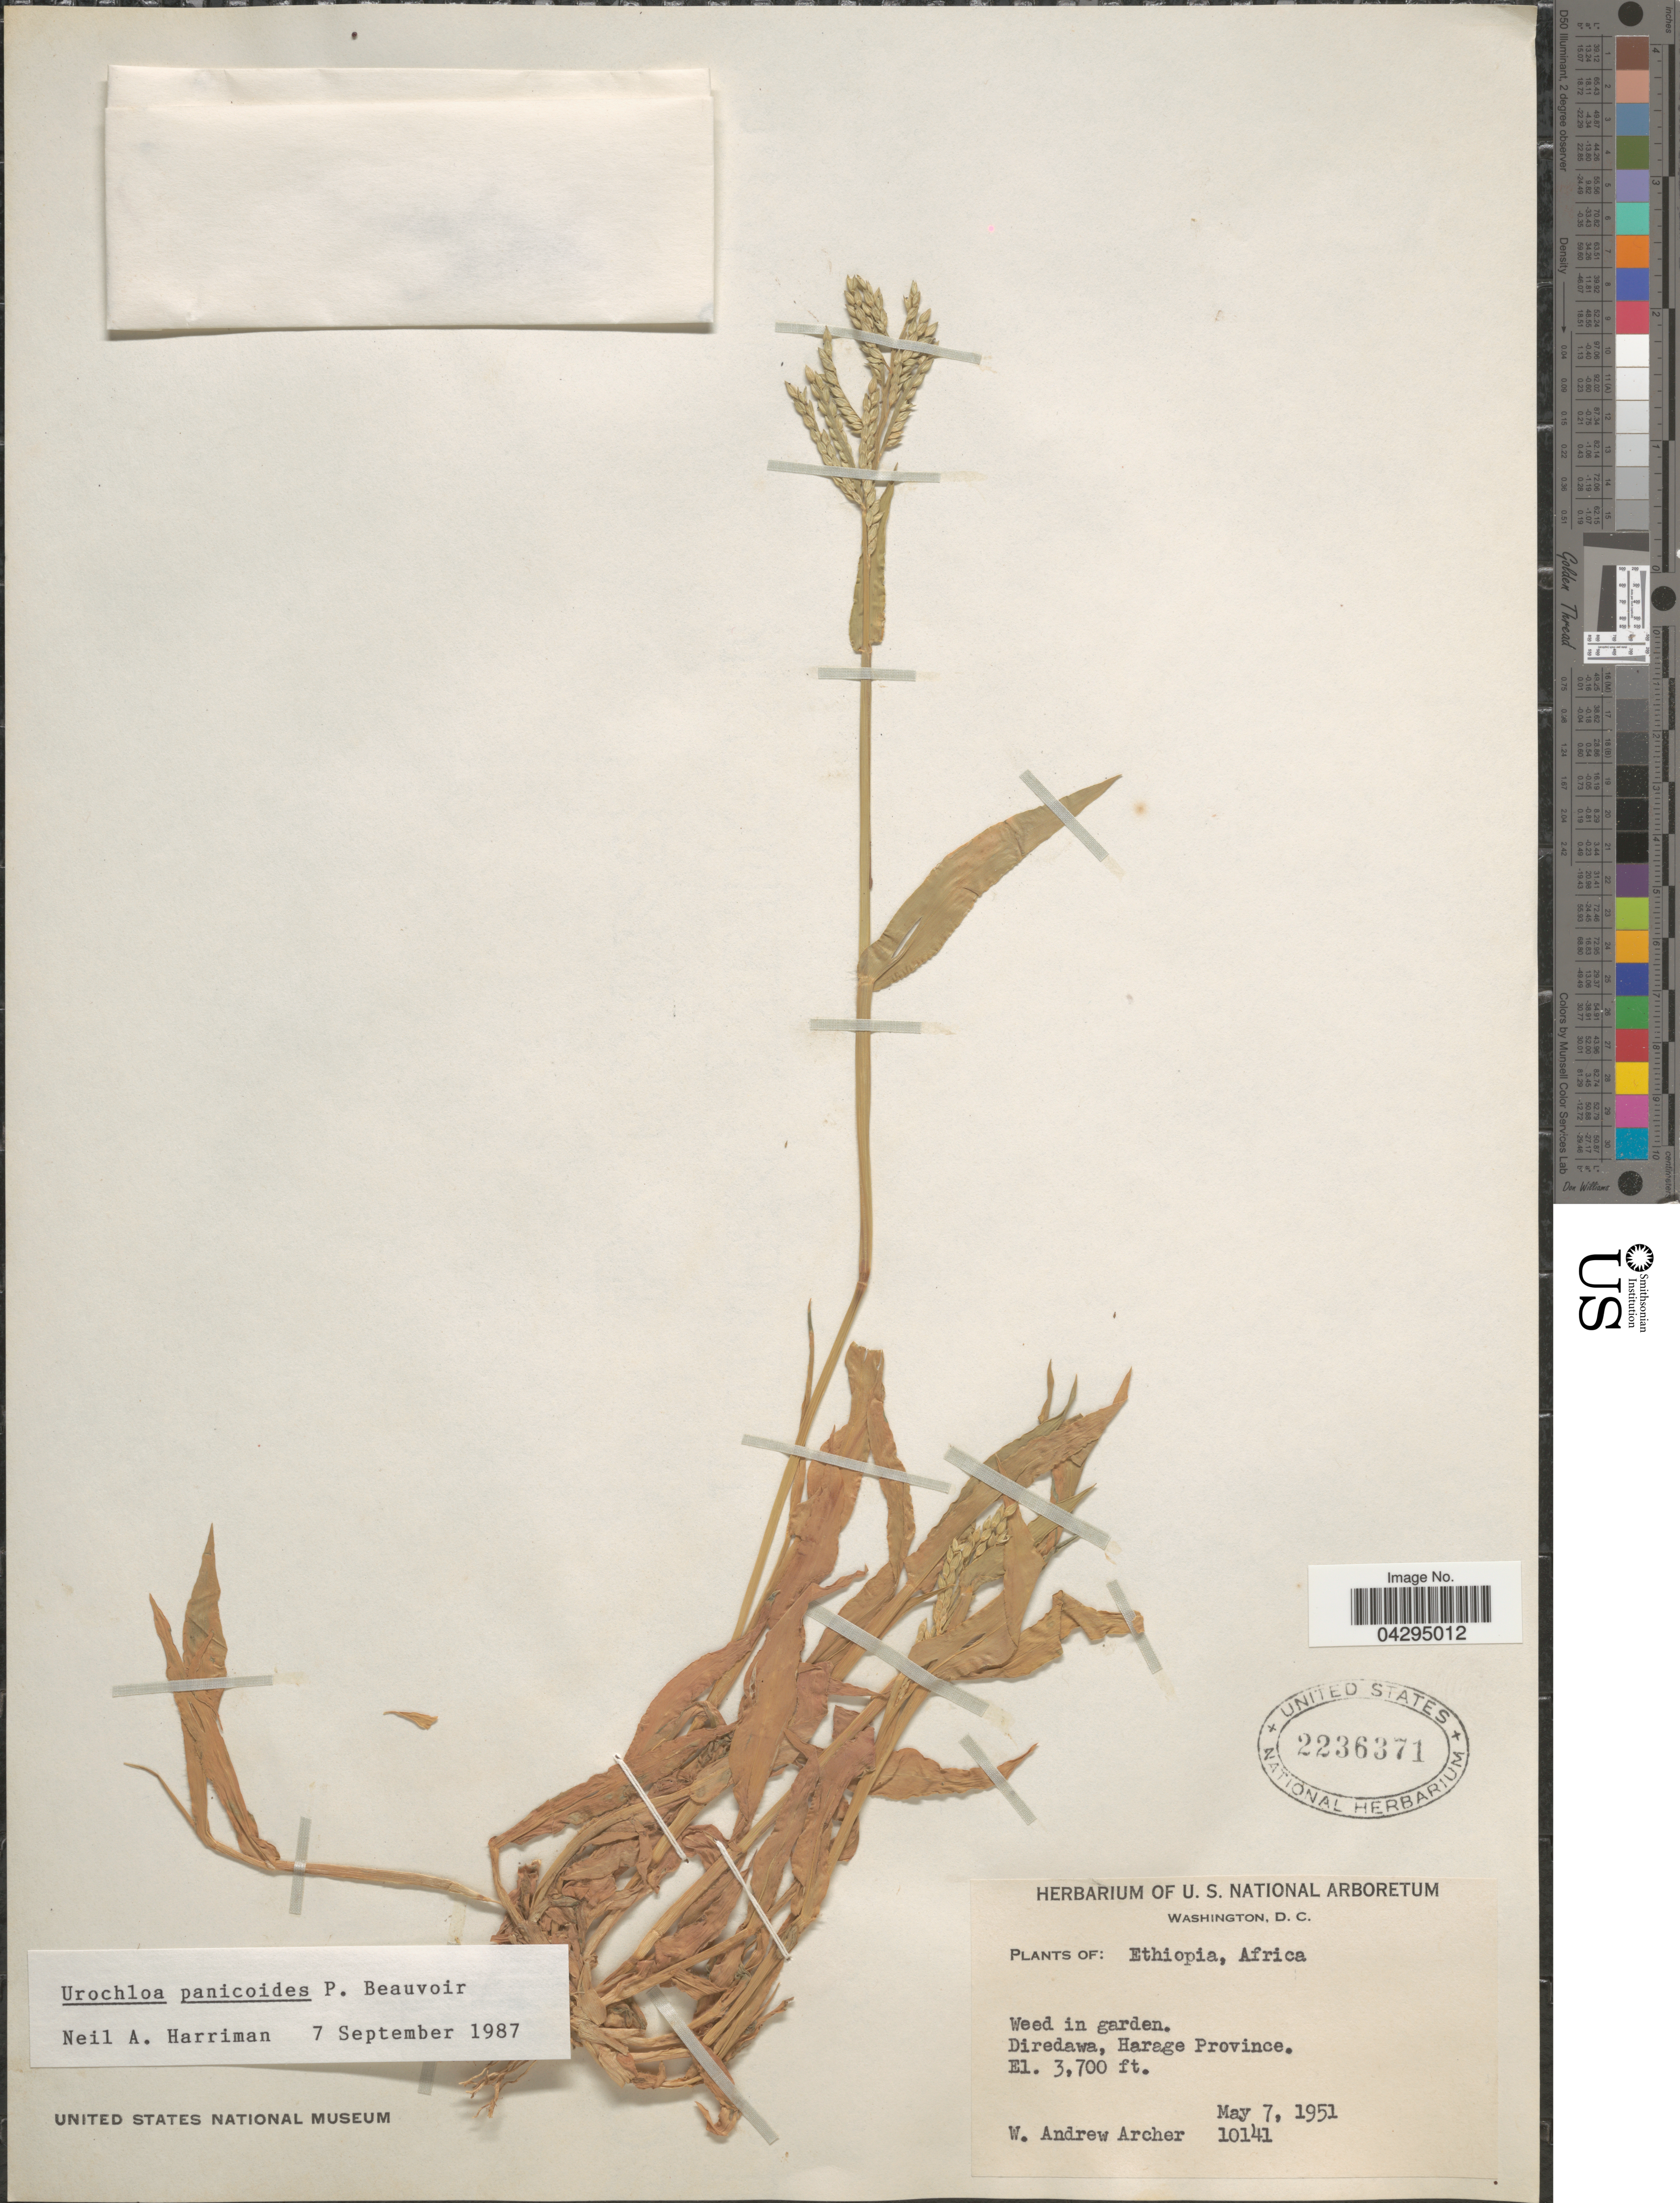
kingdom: Plantae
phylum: Tracheophyta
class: Liliopsida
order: Poales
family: Poaceae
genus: Urochloa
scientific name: Urochloa panicoides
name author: P. Beauv.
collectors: W. A. Archer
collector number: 10141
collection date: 1951-05-07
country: Ethiopia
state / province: Dire Dawa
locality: Diredawa, Harage Province.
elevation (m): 1128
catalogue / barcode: US 2236371